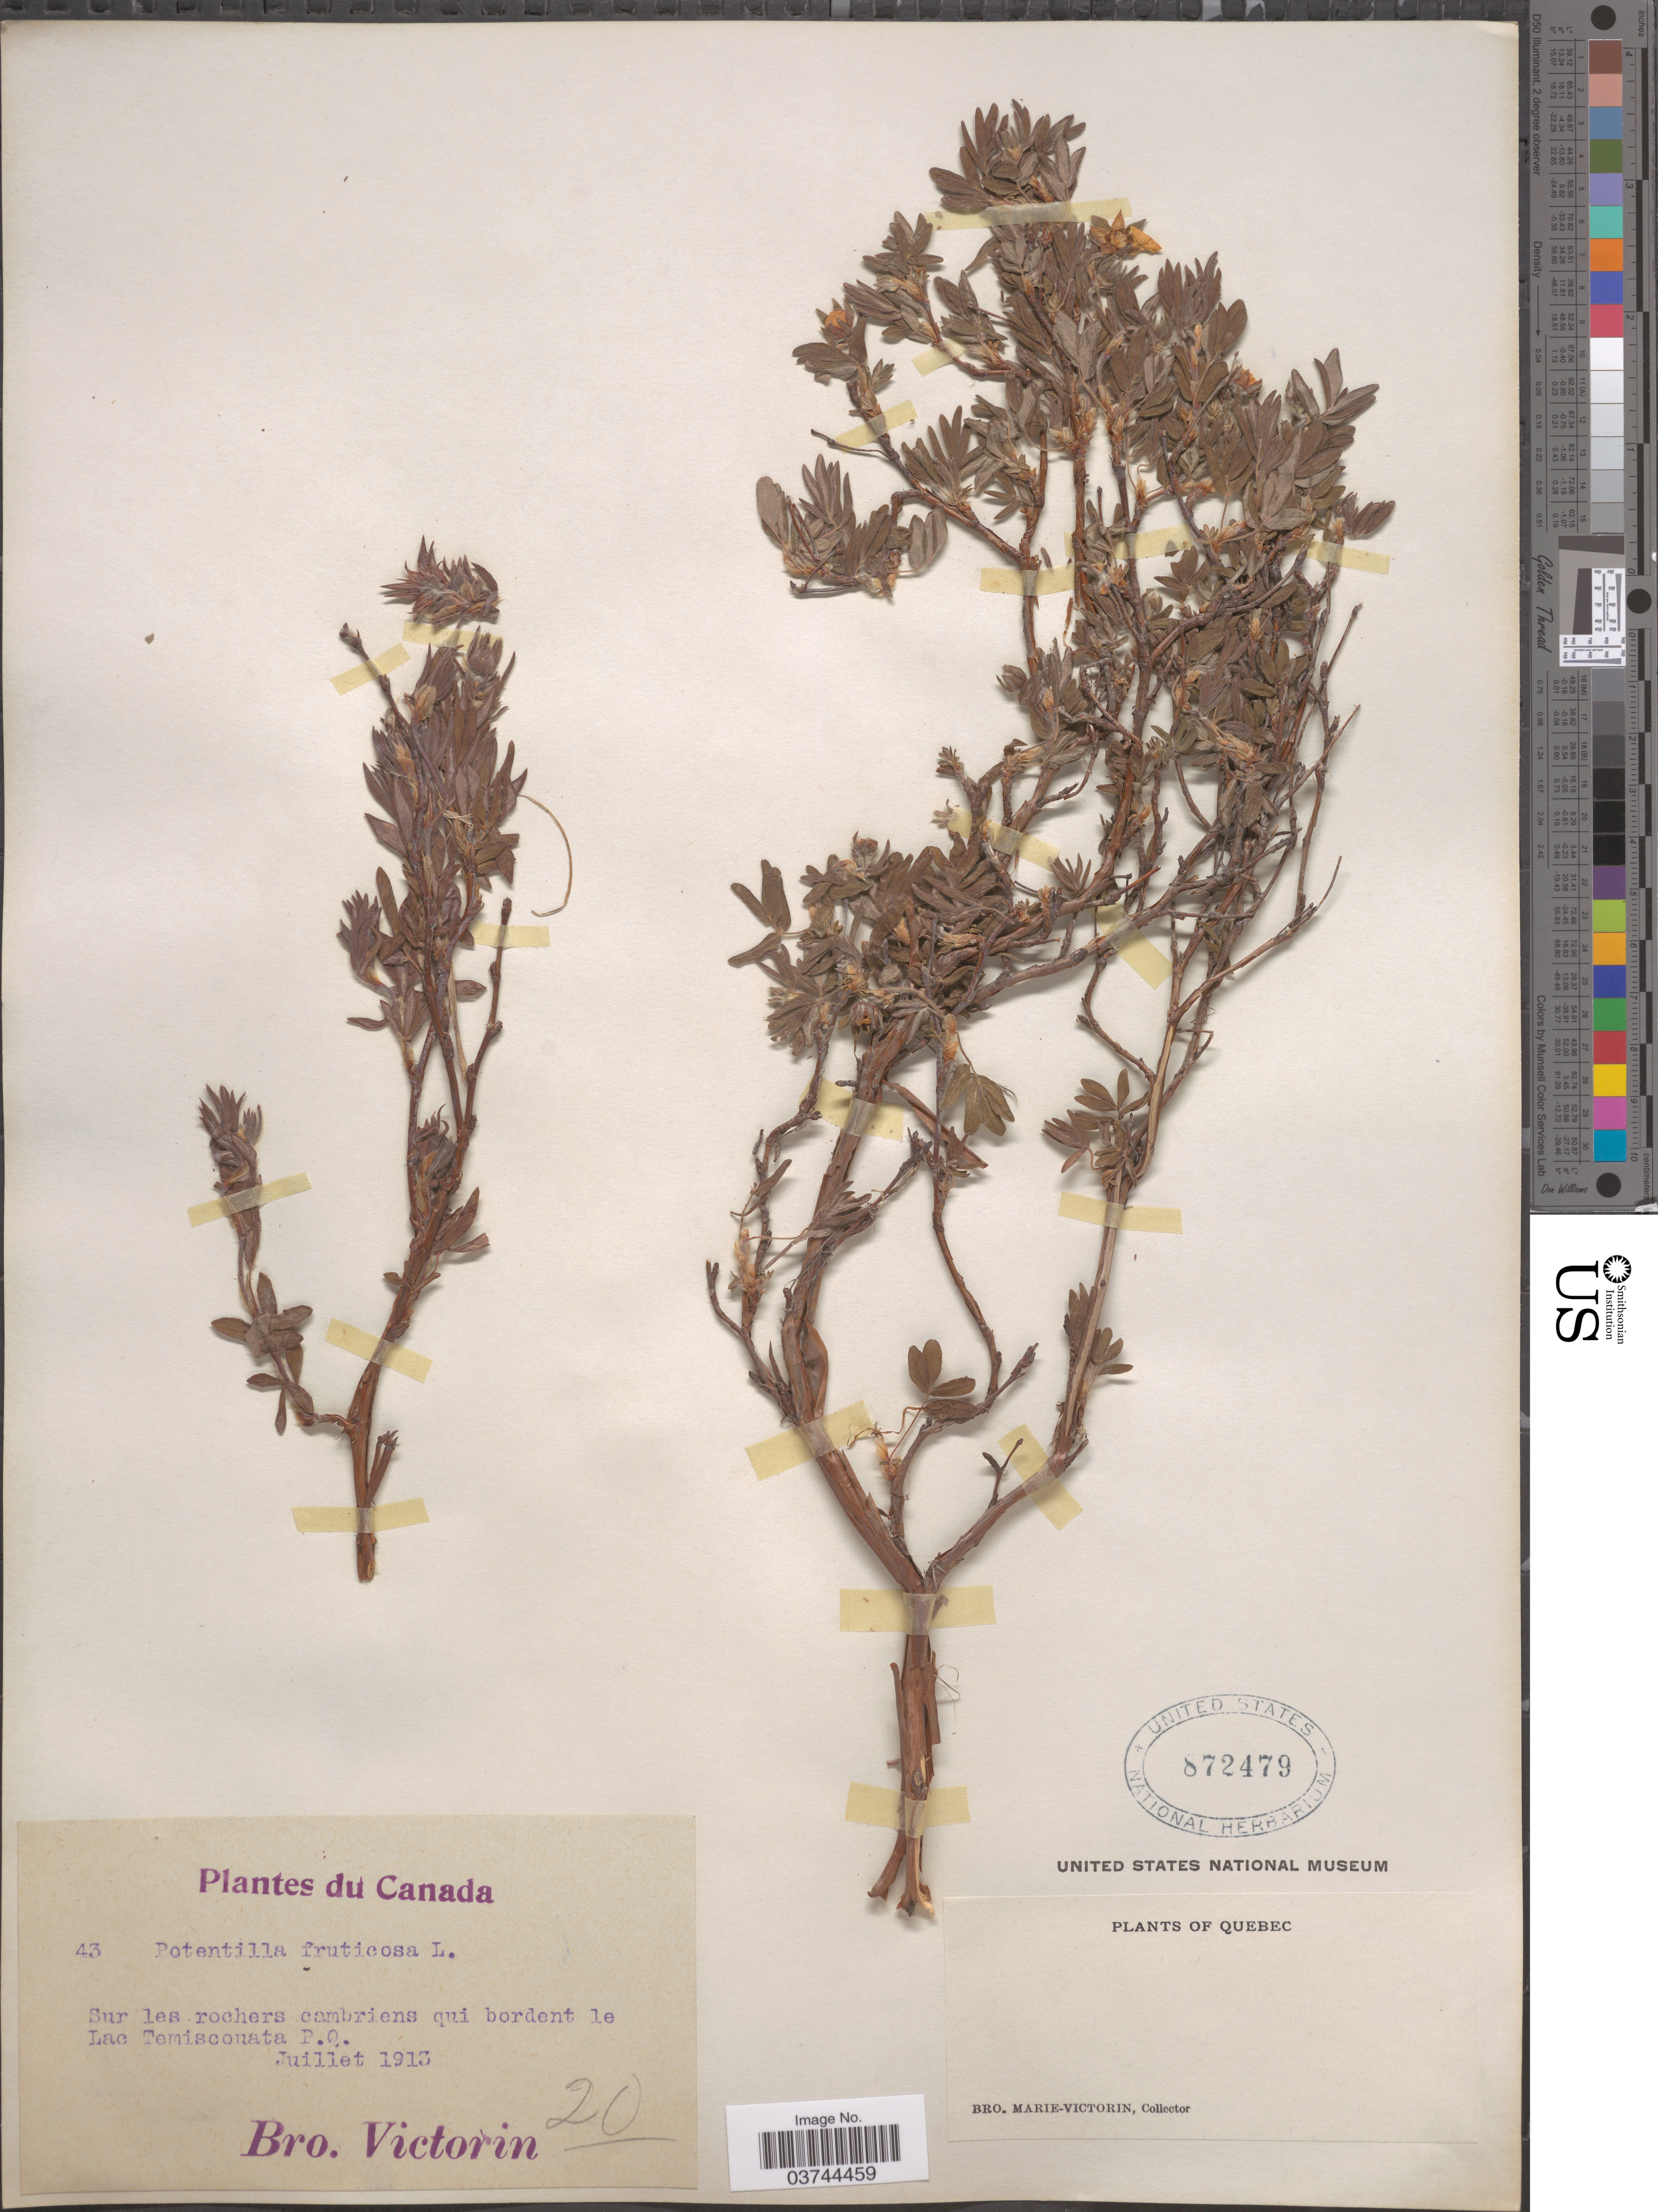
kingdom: Plantae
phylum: Tracheophyta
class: Magnoliopsida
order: Rosales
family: Rosaceae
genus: Dasiphora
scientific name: Dasiphora fruticosa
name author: (L.) Rydb.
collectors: Fr. Marie-Victorin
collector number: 43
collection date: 1913-07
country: Canada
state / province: Quebec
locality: Sur les rochers cambriens qui bordent le Lac Temiscouata P. Q.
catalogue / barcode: US 872479